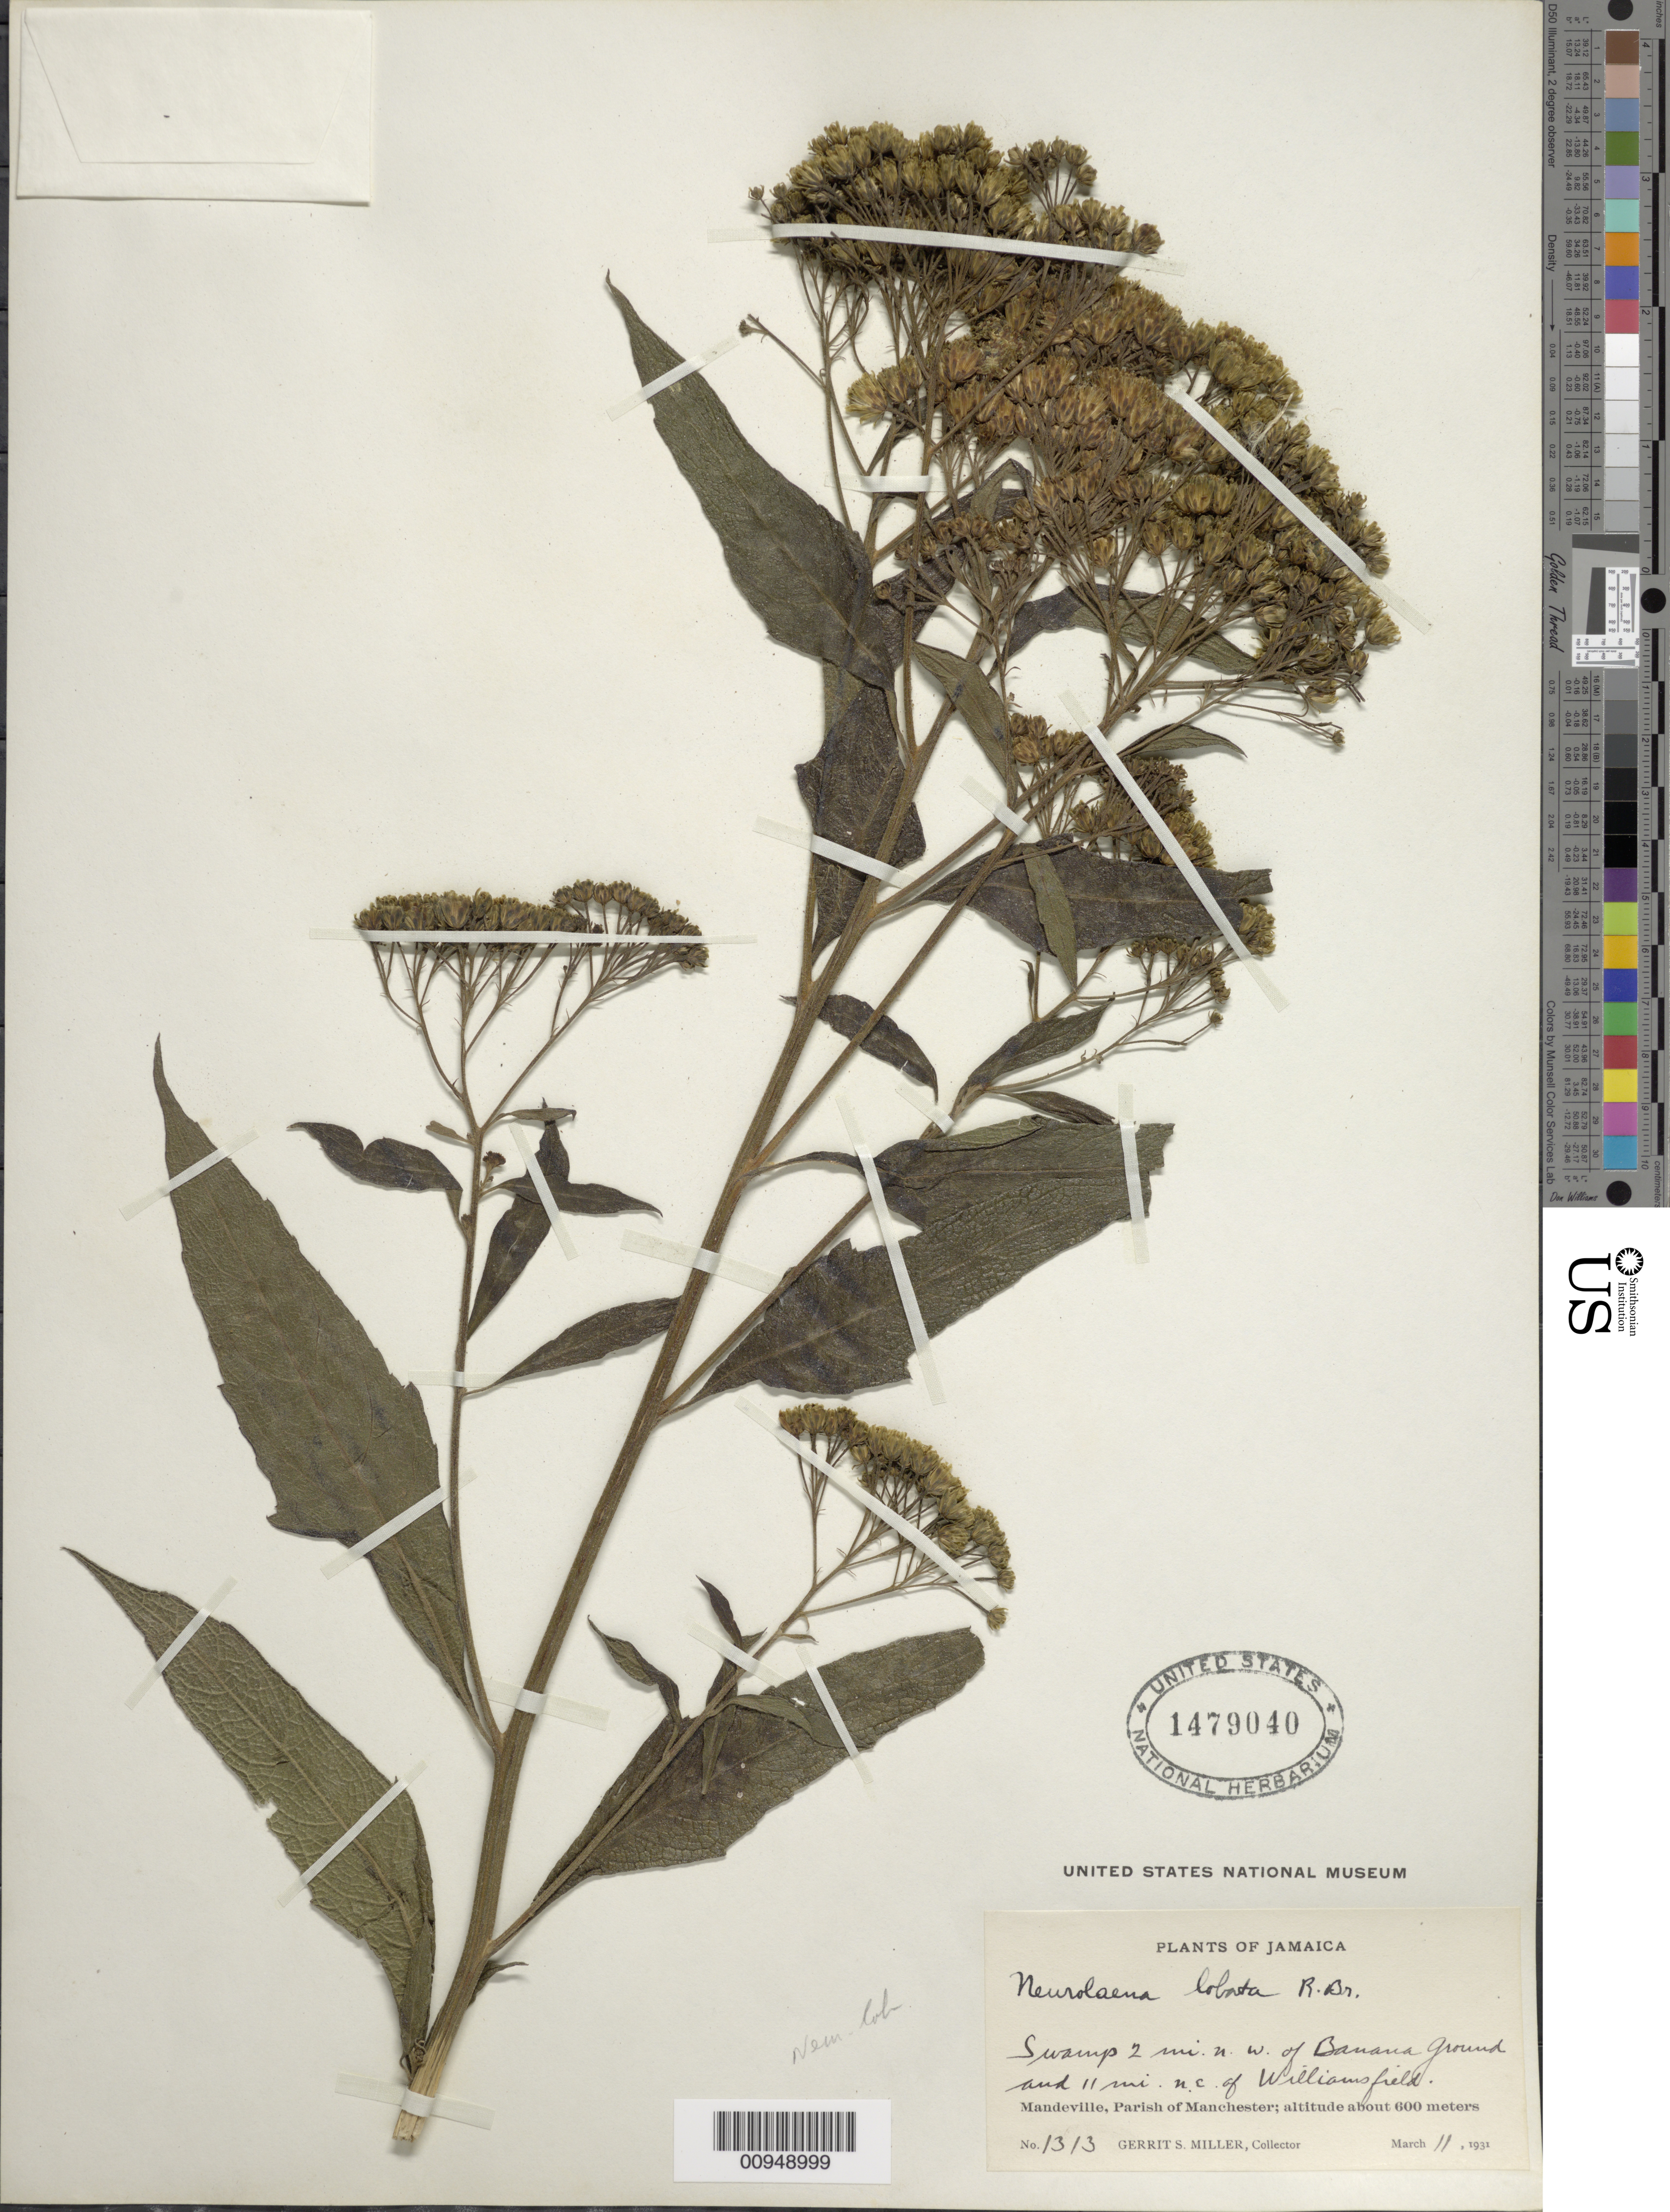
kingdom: Plantae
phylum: Tracheophyta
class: Magnoliopsida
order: Asterales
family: Asteraceae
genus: Neurolaena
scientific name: Neurolaena lobata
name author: (L.) R. Br. ex Cass.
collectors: G. S. Miller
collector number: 1313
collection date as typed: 11 Mar 1931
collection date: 1931-03-11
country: Jamaica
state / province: Manchester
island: Jamaica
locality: Mandeville, swamp 2 mi NW of Banana Ground and 11 mi NE of Williams field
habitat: Swamp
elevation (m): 600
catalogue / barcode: US 1479040